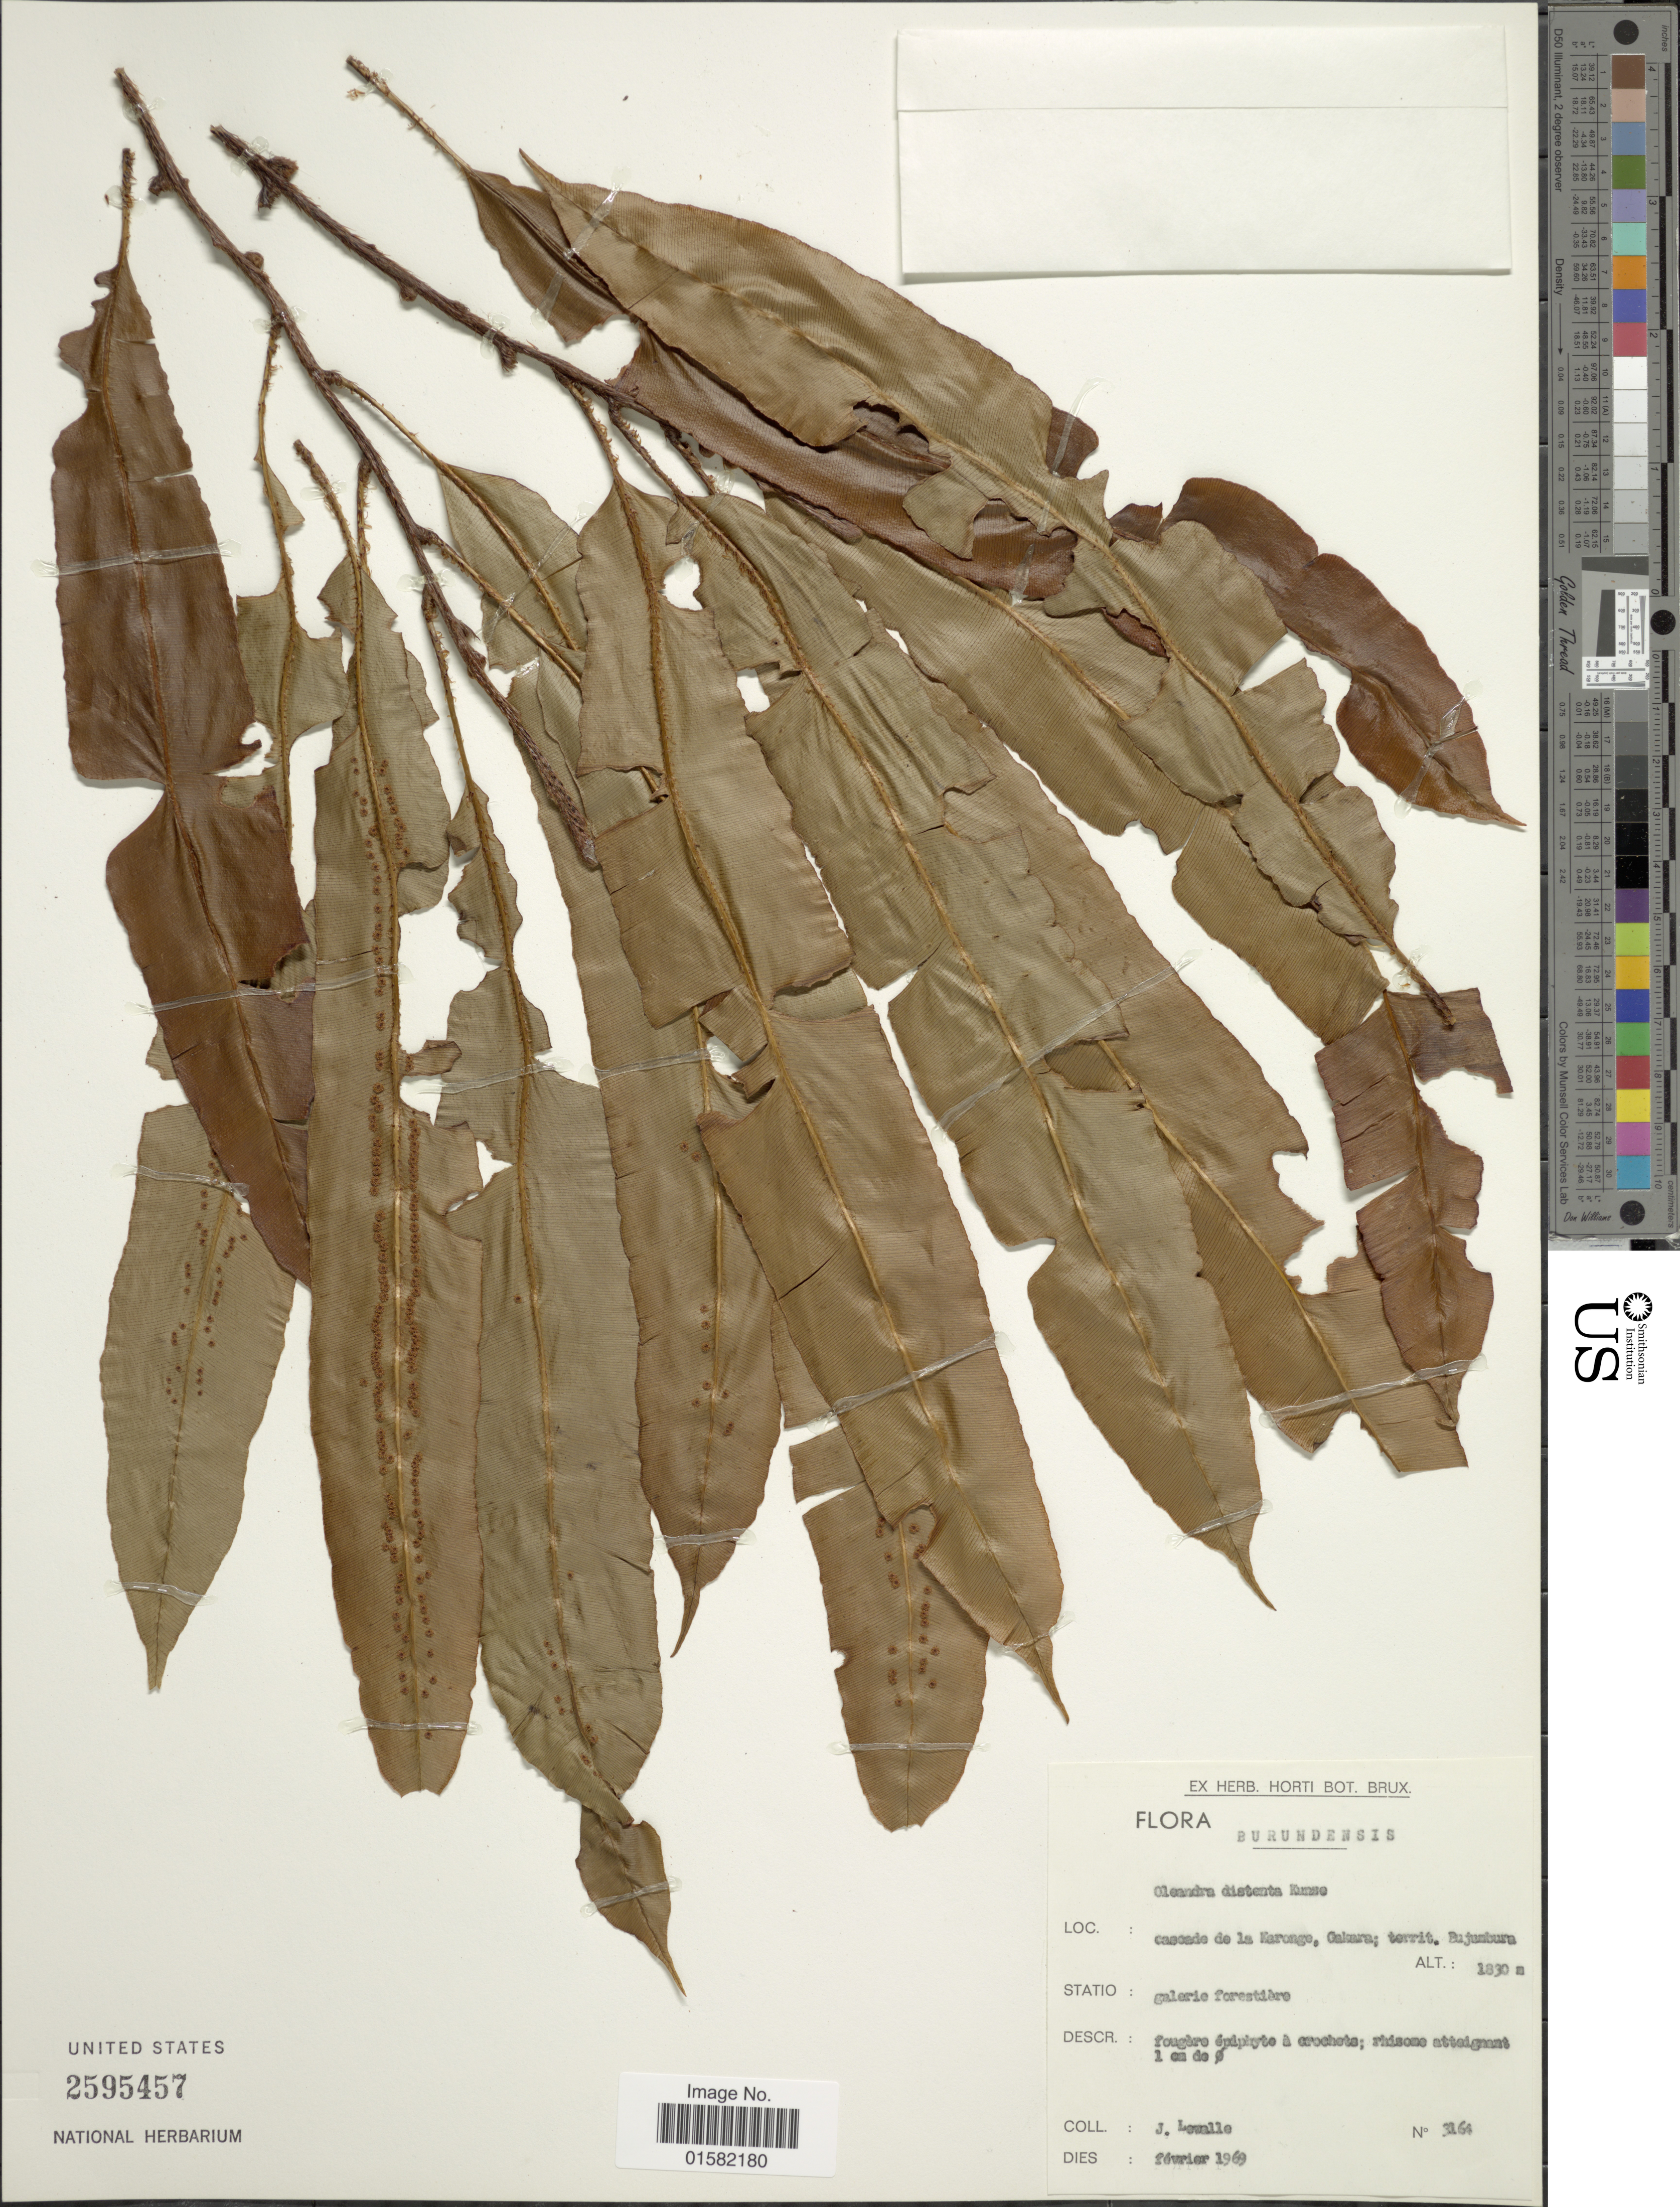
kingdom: Plantae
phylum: Tracheophyta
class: Polypodiopsida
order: Polypodiales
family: Oleandraceae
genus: Oleandra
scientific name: Oleandra distenta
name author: Kunze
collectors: J. Lewalle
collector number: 3164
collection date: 1969-02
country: Burundi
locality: Burundensis, cascade de la Keronge, Gakara; territ. Bujumbura.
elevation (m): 1830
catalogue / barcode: US 2595457